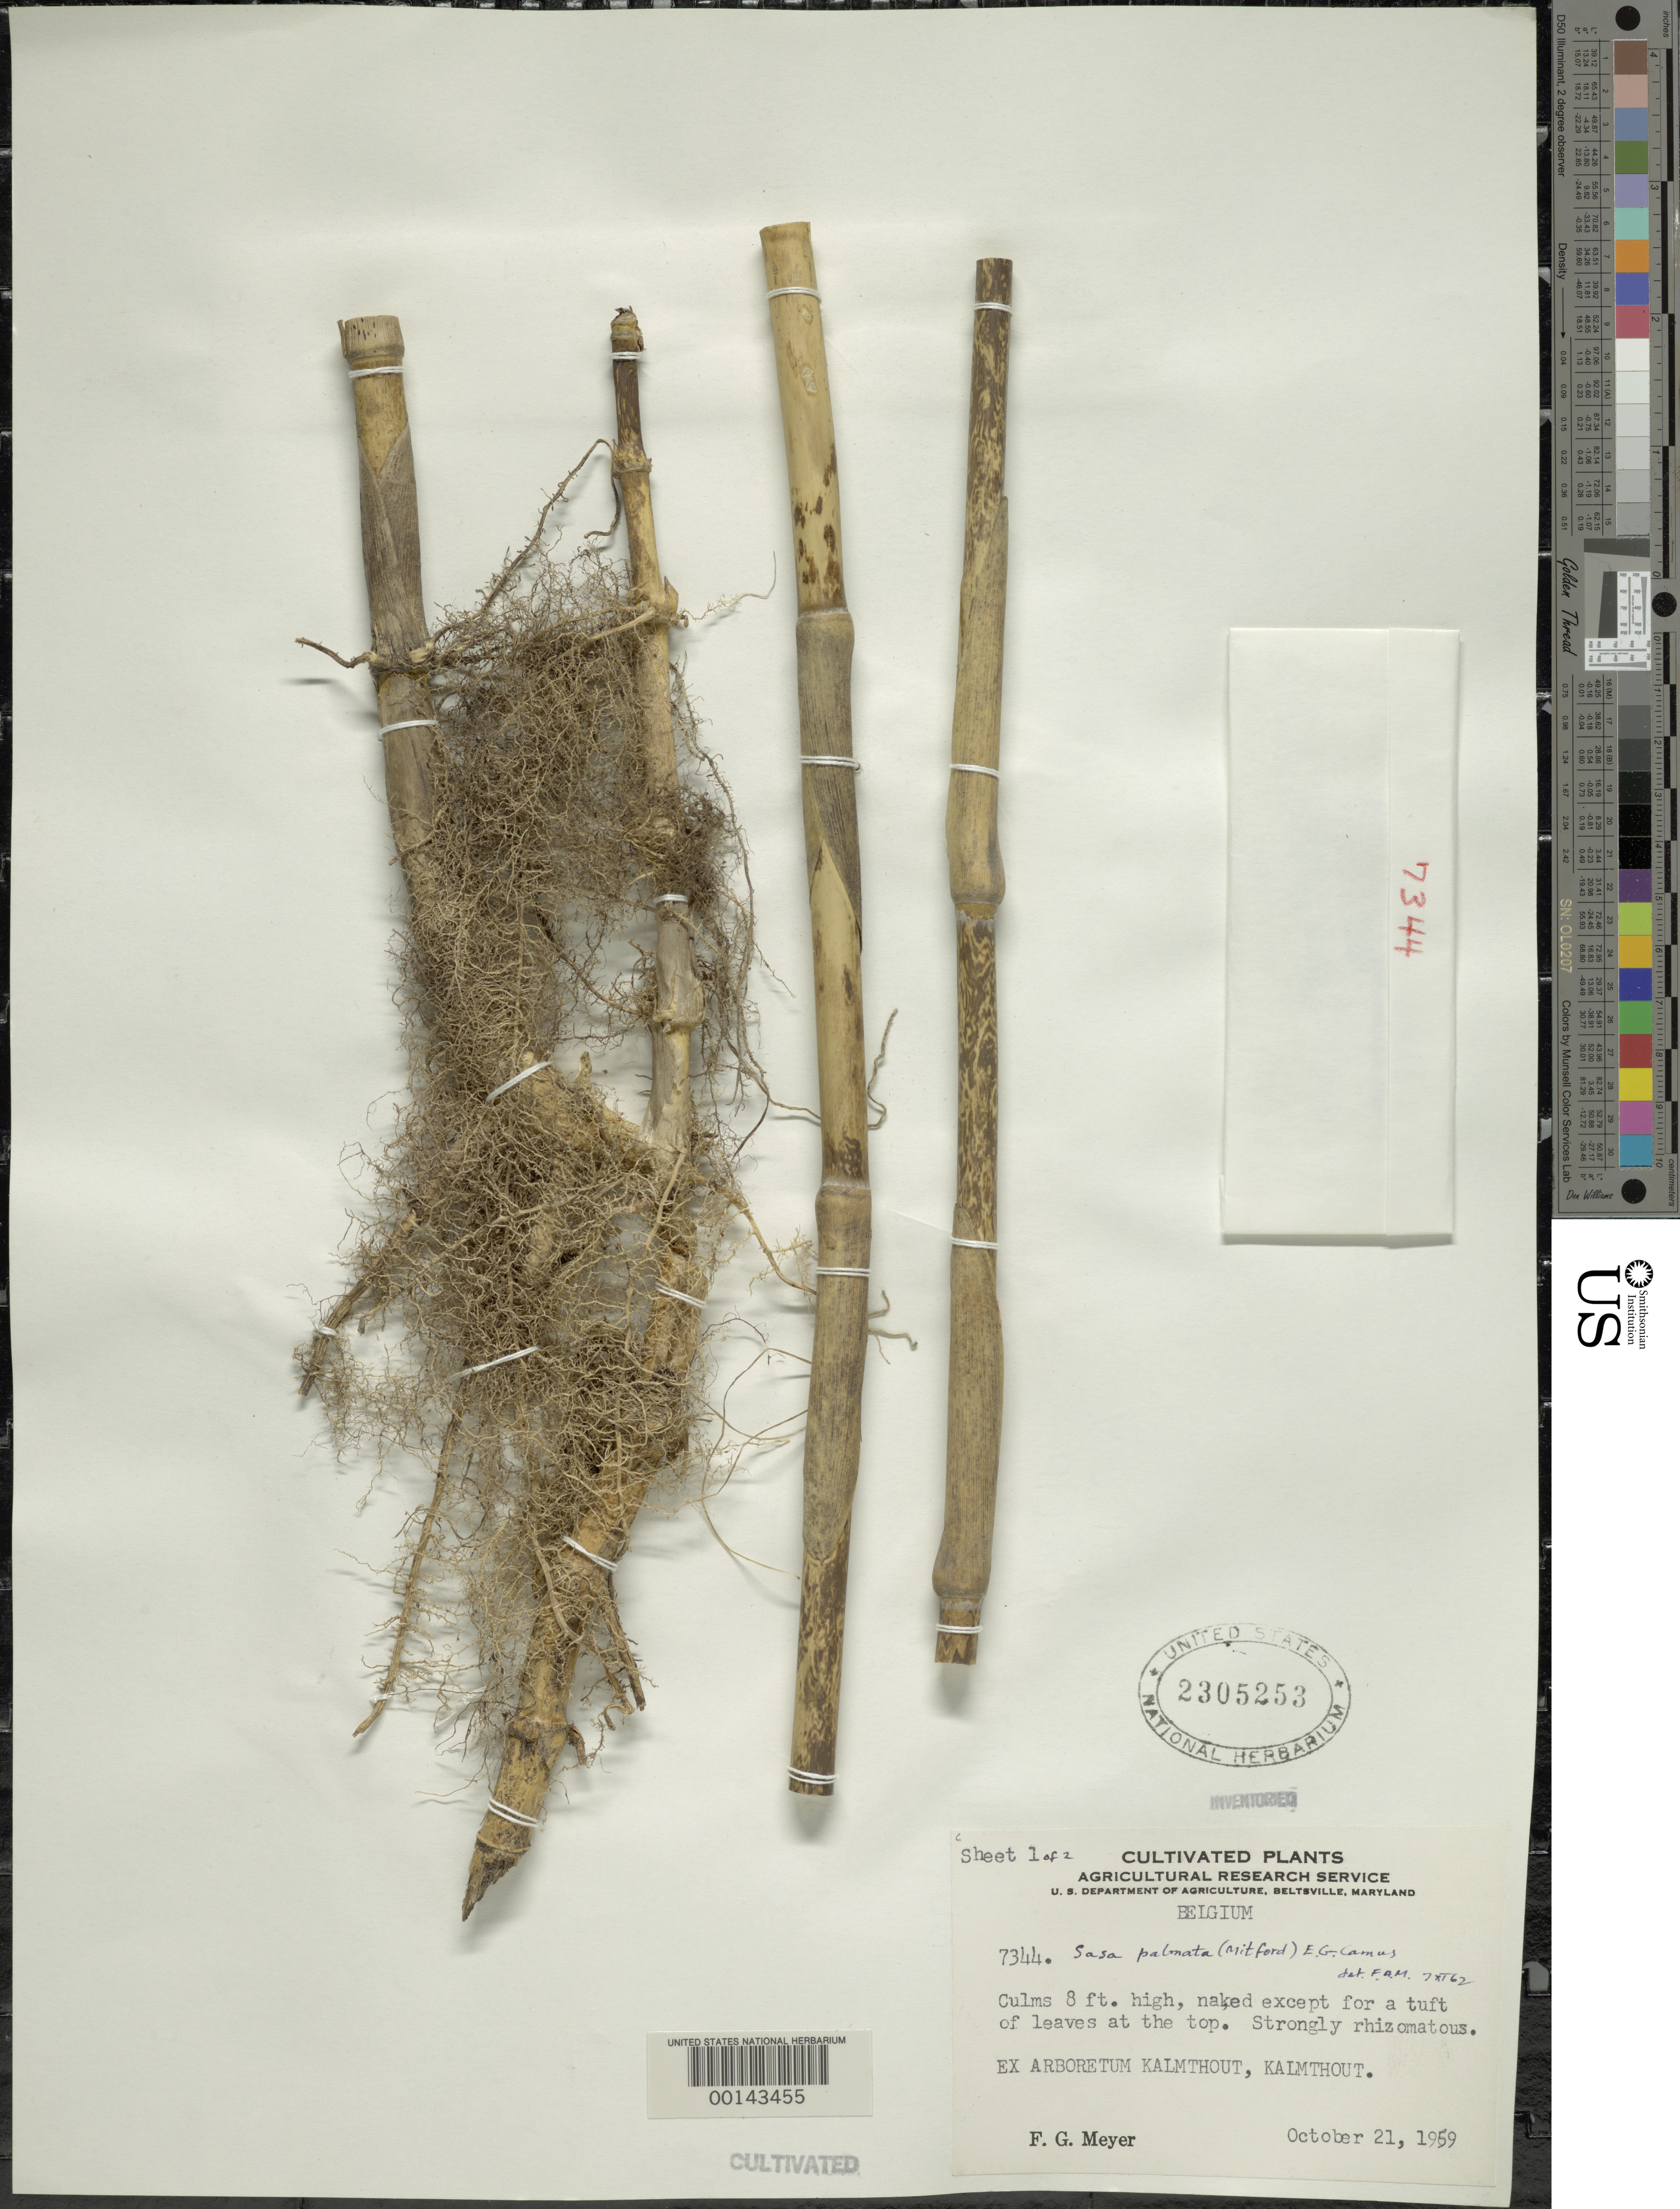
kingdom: Plantae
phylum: Tracheophyta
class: Liliopsida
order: Poales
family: Poaceae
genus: Sasa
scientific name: Sasa palmata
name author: (hort. ex Burb.) E.G. Camus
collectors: F. G. Meyer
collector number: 7344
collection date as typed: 21 Oct 1959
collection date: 1959-10-21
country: Belgium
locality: Kalmthout, Arboretum Kalmthout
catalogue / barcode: US 2305253